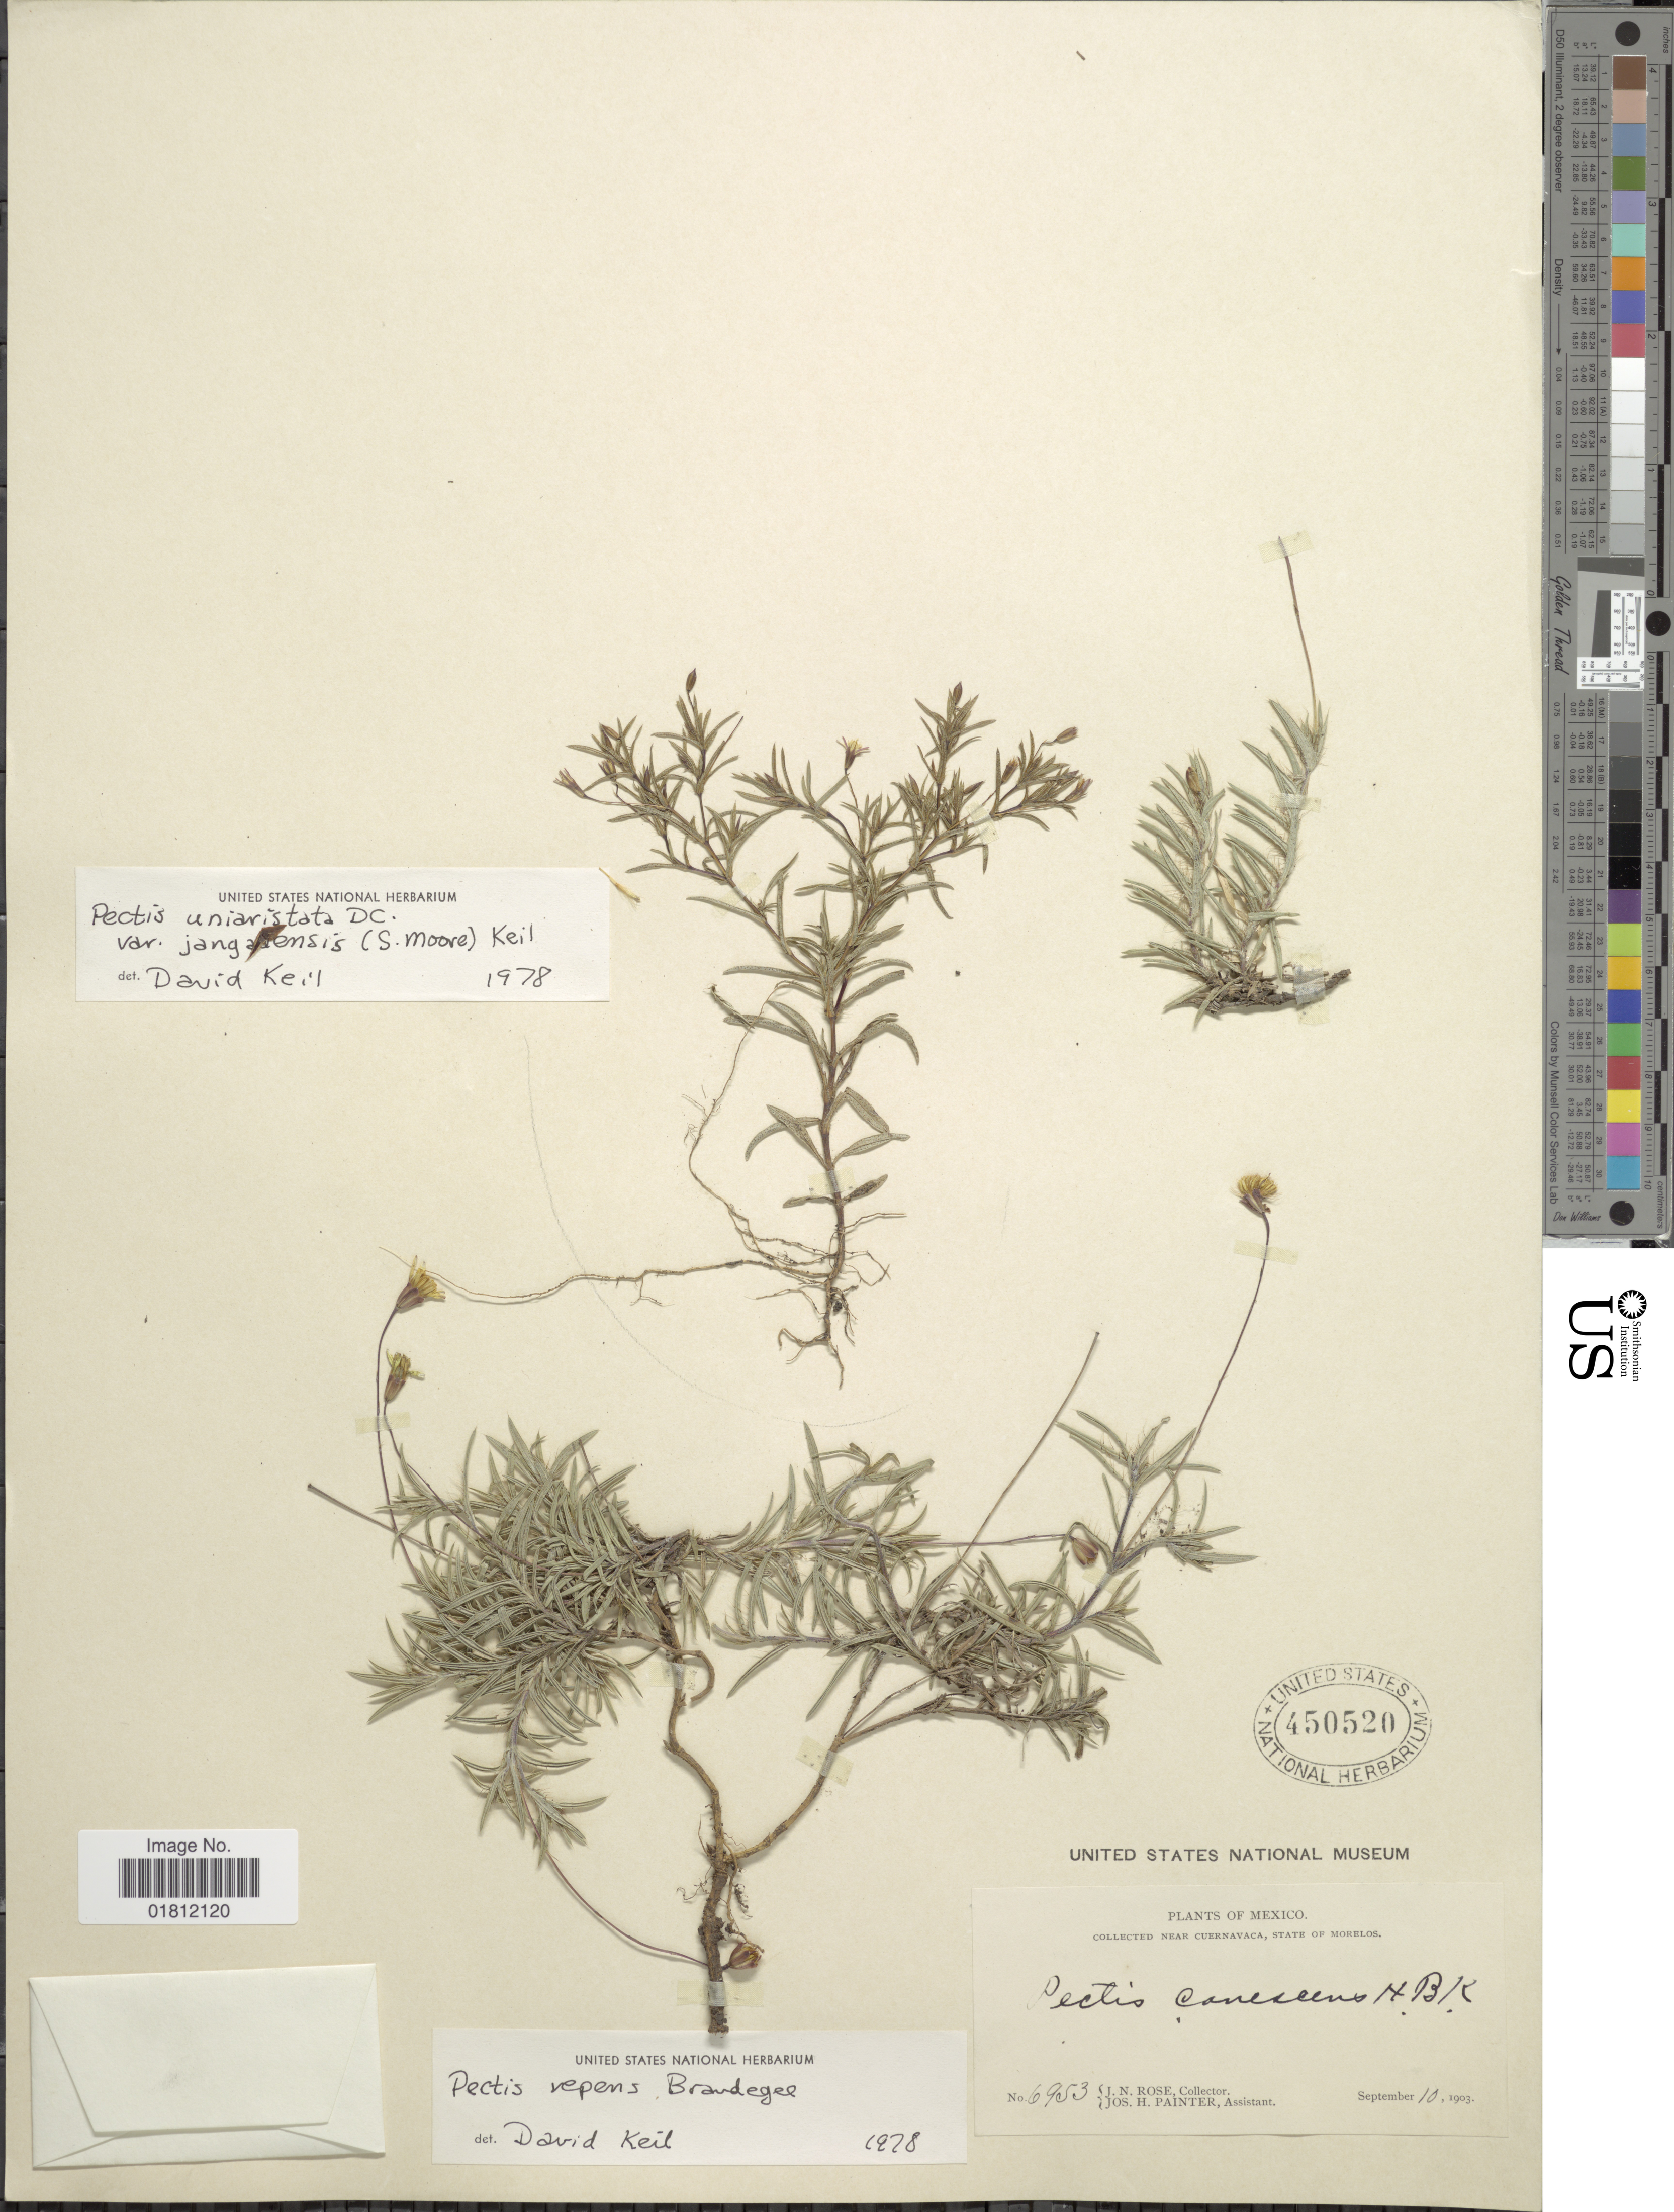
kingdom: Plantae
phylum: Tracheophyta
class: Magnoliopsida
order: Asterales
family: Asteraceae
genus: Pectis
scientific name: Pectis repens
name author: Brandegee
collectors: J. N. Rose & J. H. Painter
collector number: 6953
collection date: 1903-09-10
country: Mexico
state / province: Morelos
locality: Near Cuernavaca, State of Morelos.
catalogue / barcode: US 450520